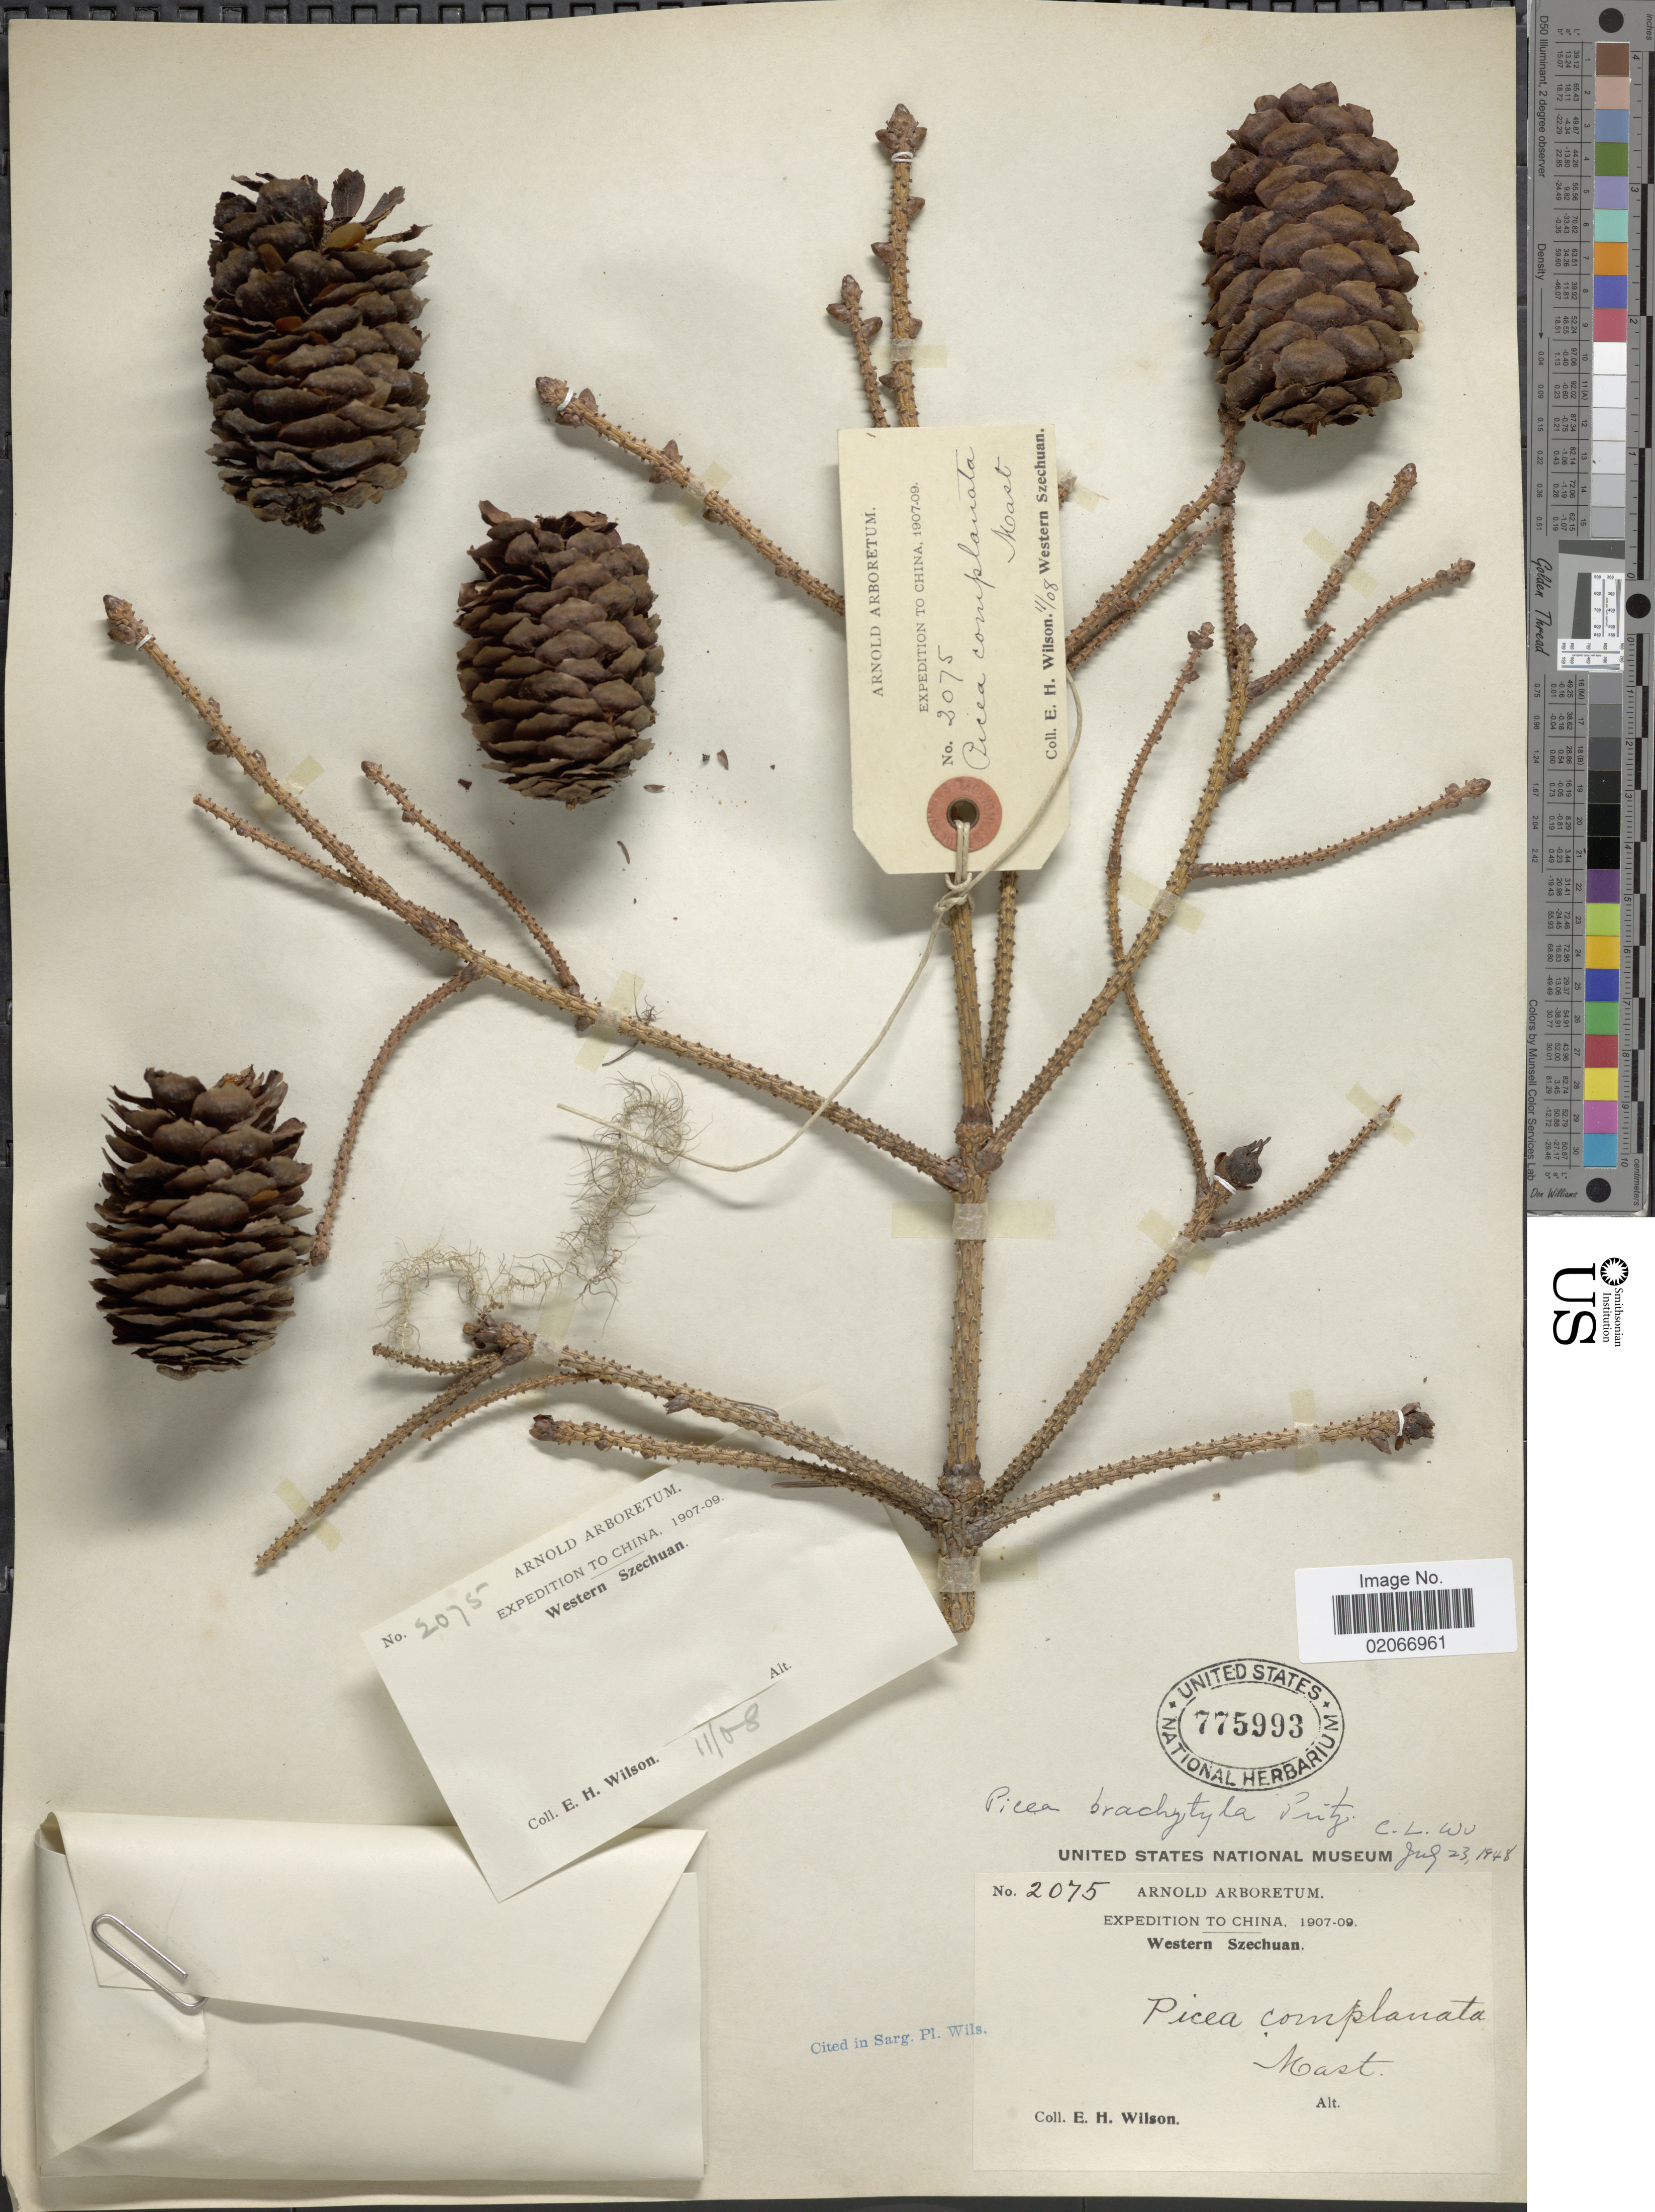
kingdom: Plantae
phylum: Tracheophyta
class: Pinopsida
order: Pinales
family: Pinaceae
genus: Picea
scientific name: Picea brachytyla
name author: (Franch.) E. Pritz.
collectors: E. Wilson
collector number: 2075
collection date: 1908-11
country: China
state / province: Sichuan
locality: Western Szechuan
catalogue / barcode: US 775993